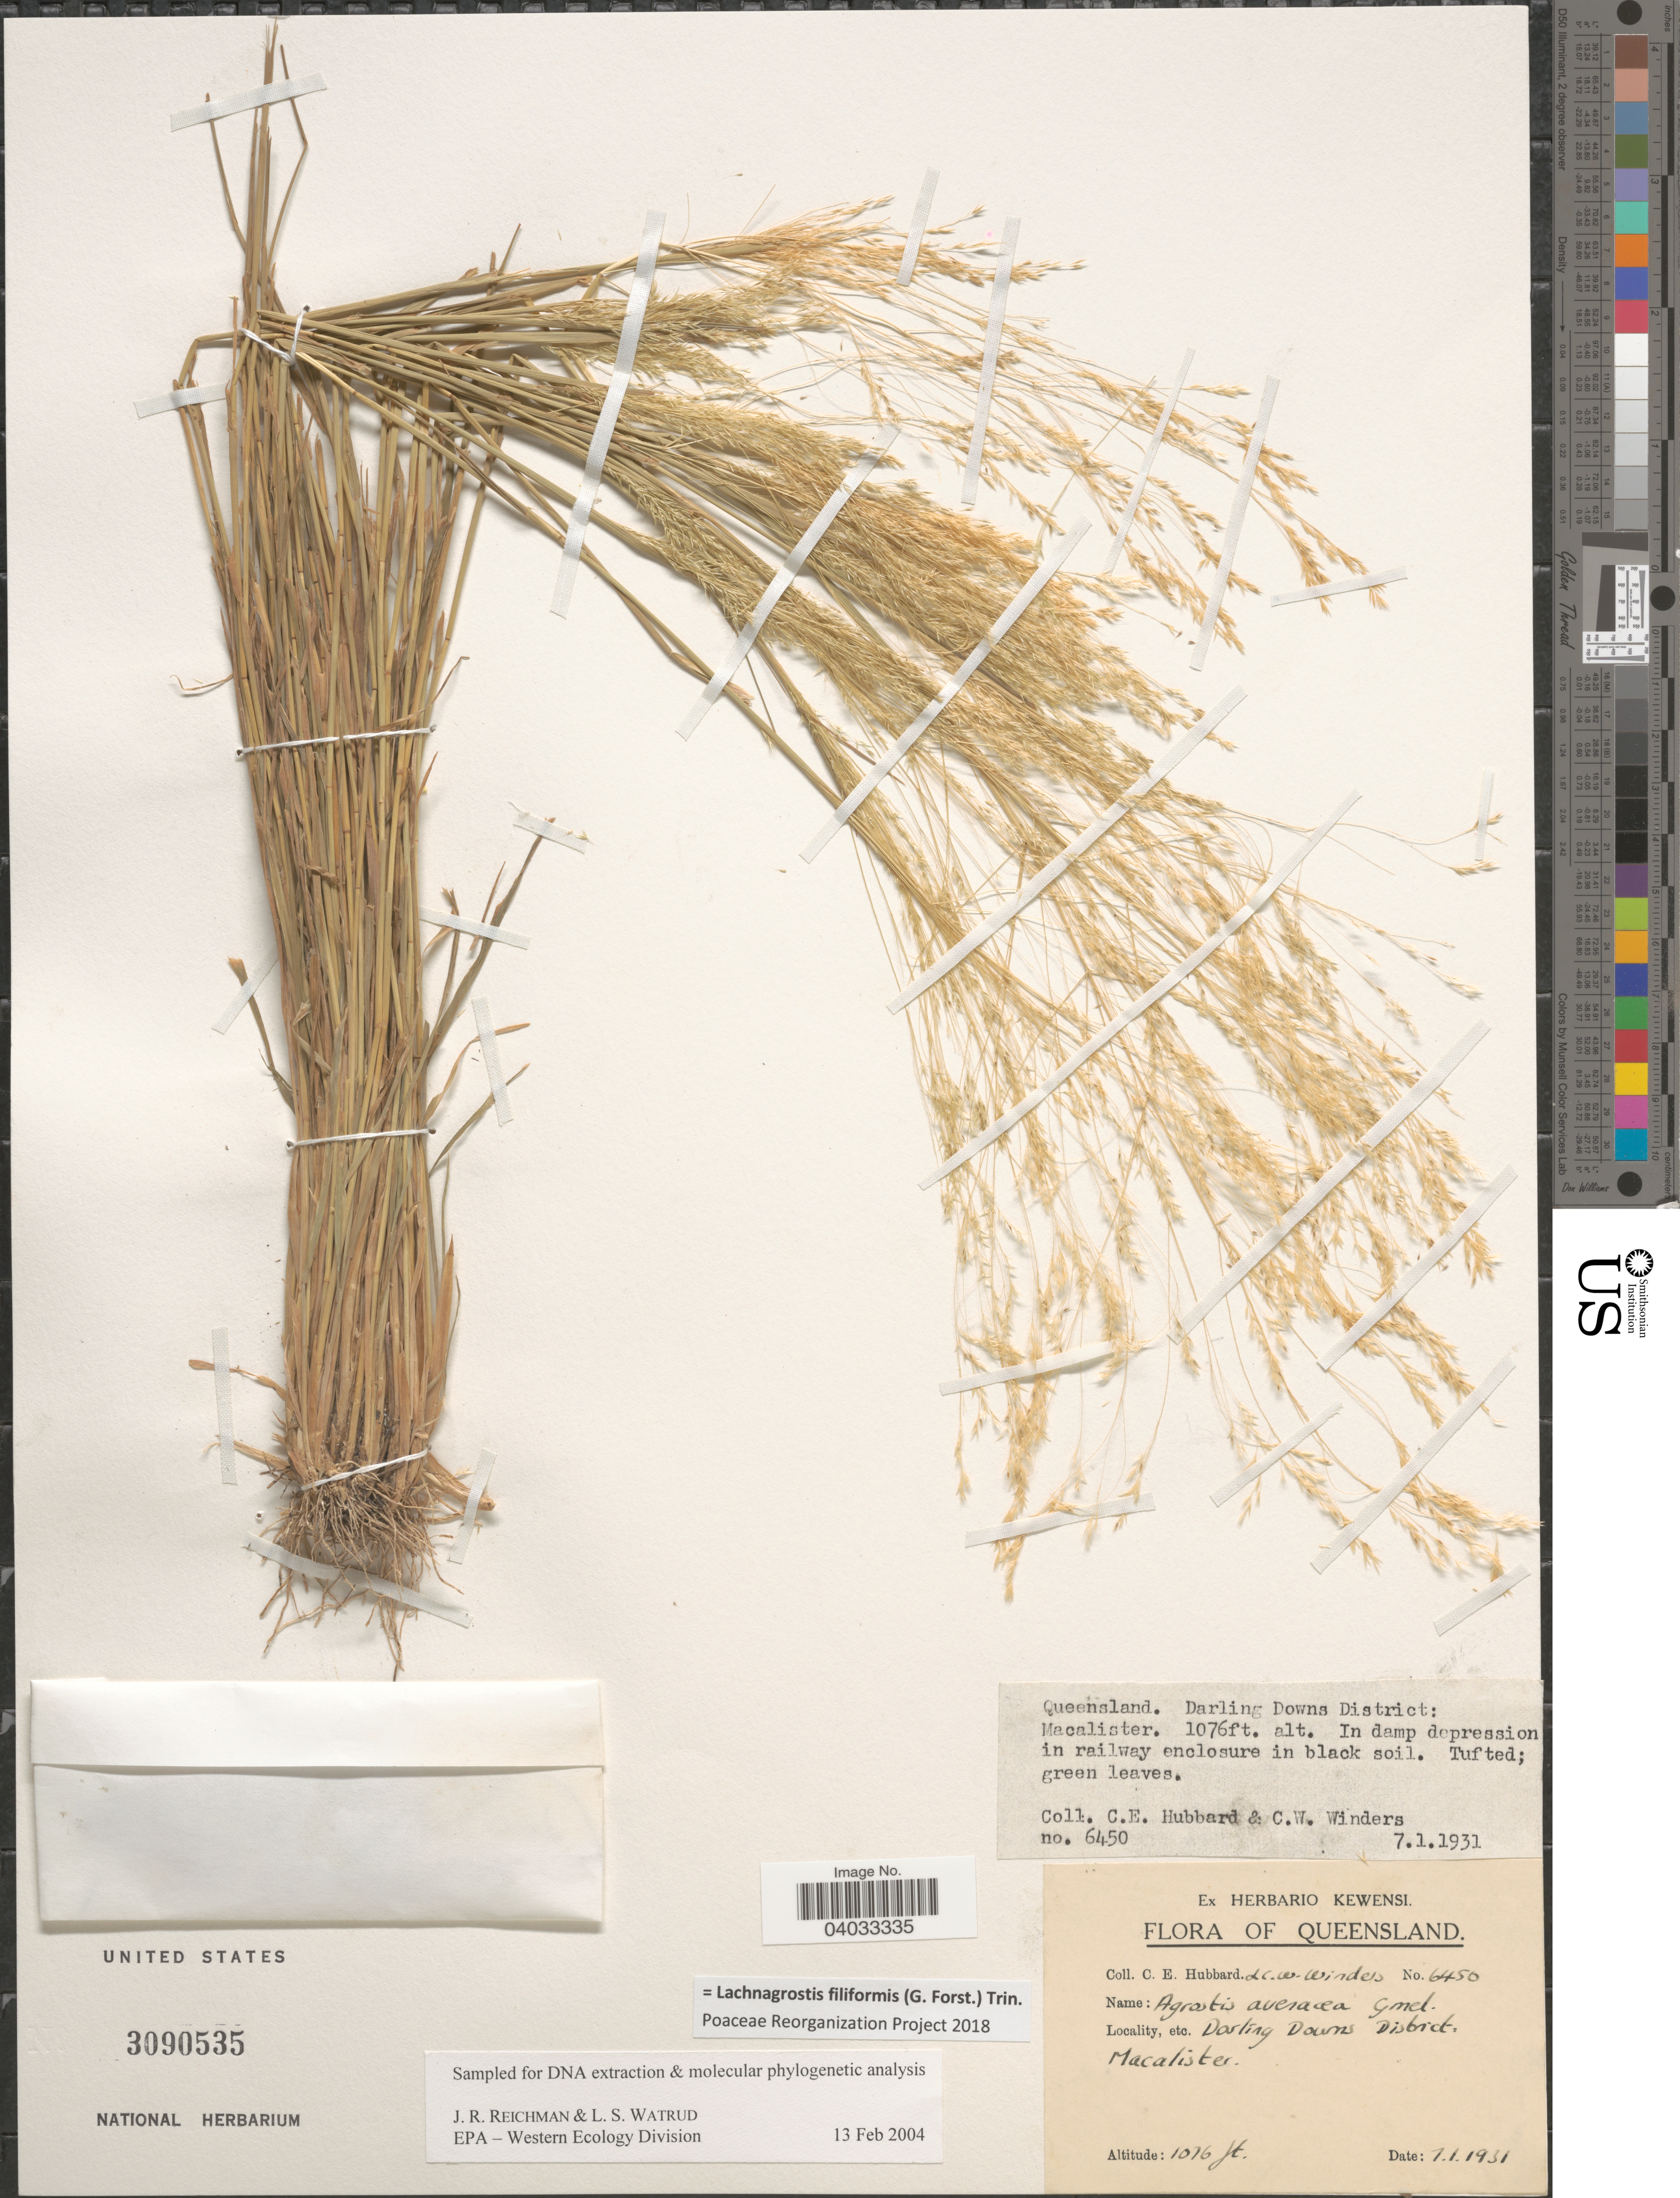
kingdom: Plantae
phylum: Tracheophyta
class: Liliopsida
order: Poales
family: Poaceae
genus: Lachnagrostis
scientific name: Lachnagrostis filiformis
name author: (J.R. Forst.) Trin.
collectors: C. E. Hubbard & C. Winders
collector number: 6450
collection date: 1931-01-07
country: Australia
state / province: Queensland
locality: Darling Downs District: Macalister.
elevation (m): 328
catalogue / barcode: US 3090535